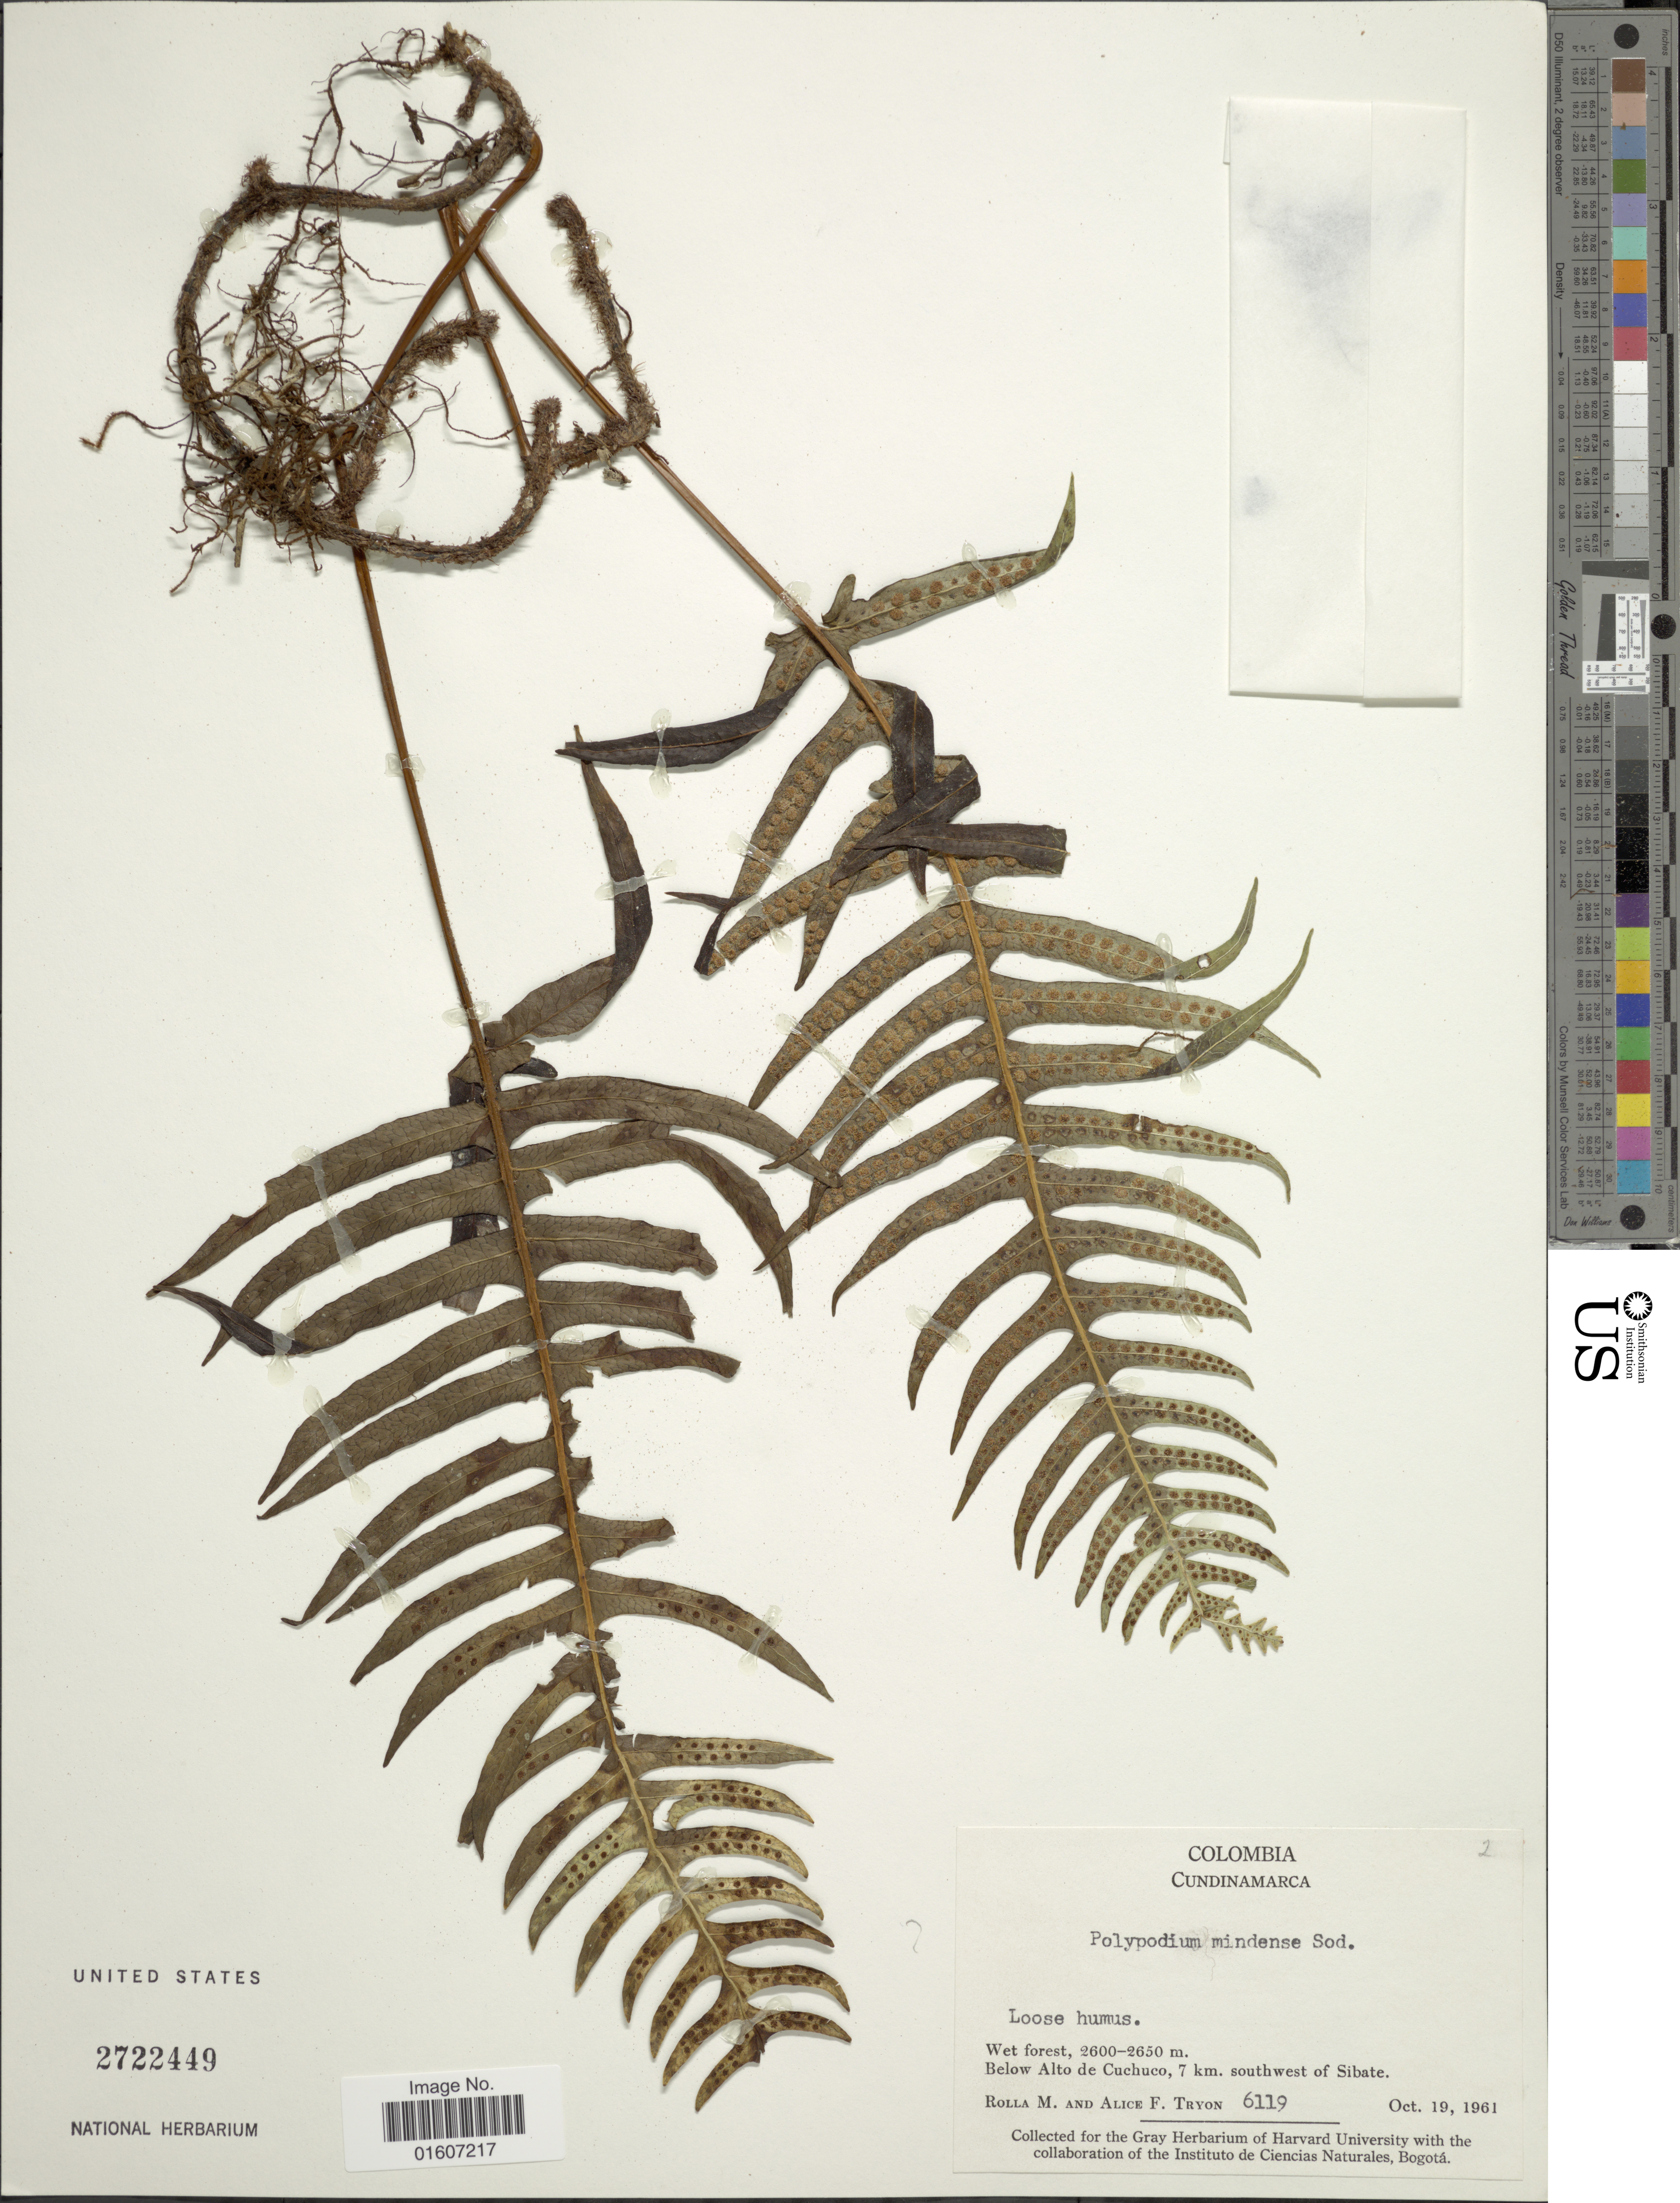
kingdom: Plantae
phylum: Tracheophyta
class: Polypodiopsida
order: Polypodiales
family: Polypodiaceae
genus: Serpocaulon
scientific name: Serpocaulon sp.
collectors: R. M. Tryon & A. F. Tryon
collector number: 6119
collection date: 1961-10-19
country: Colombia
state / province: Cundinamarca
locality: Below Alto de Cuchuco, 7 km southwest of Sibate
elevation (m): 2600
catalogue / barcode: US 2722449